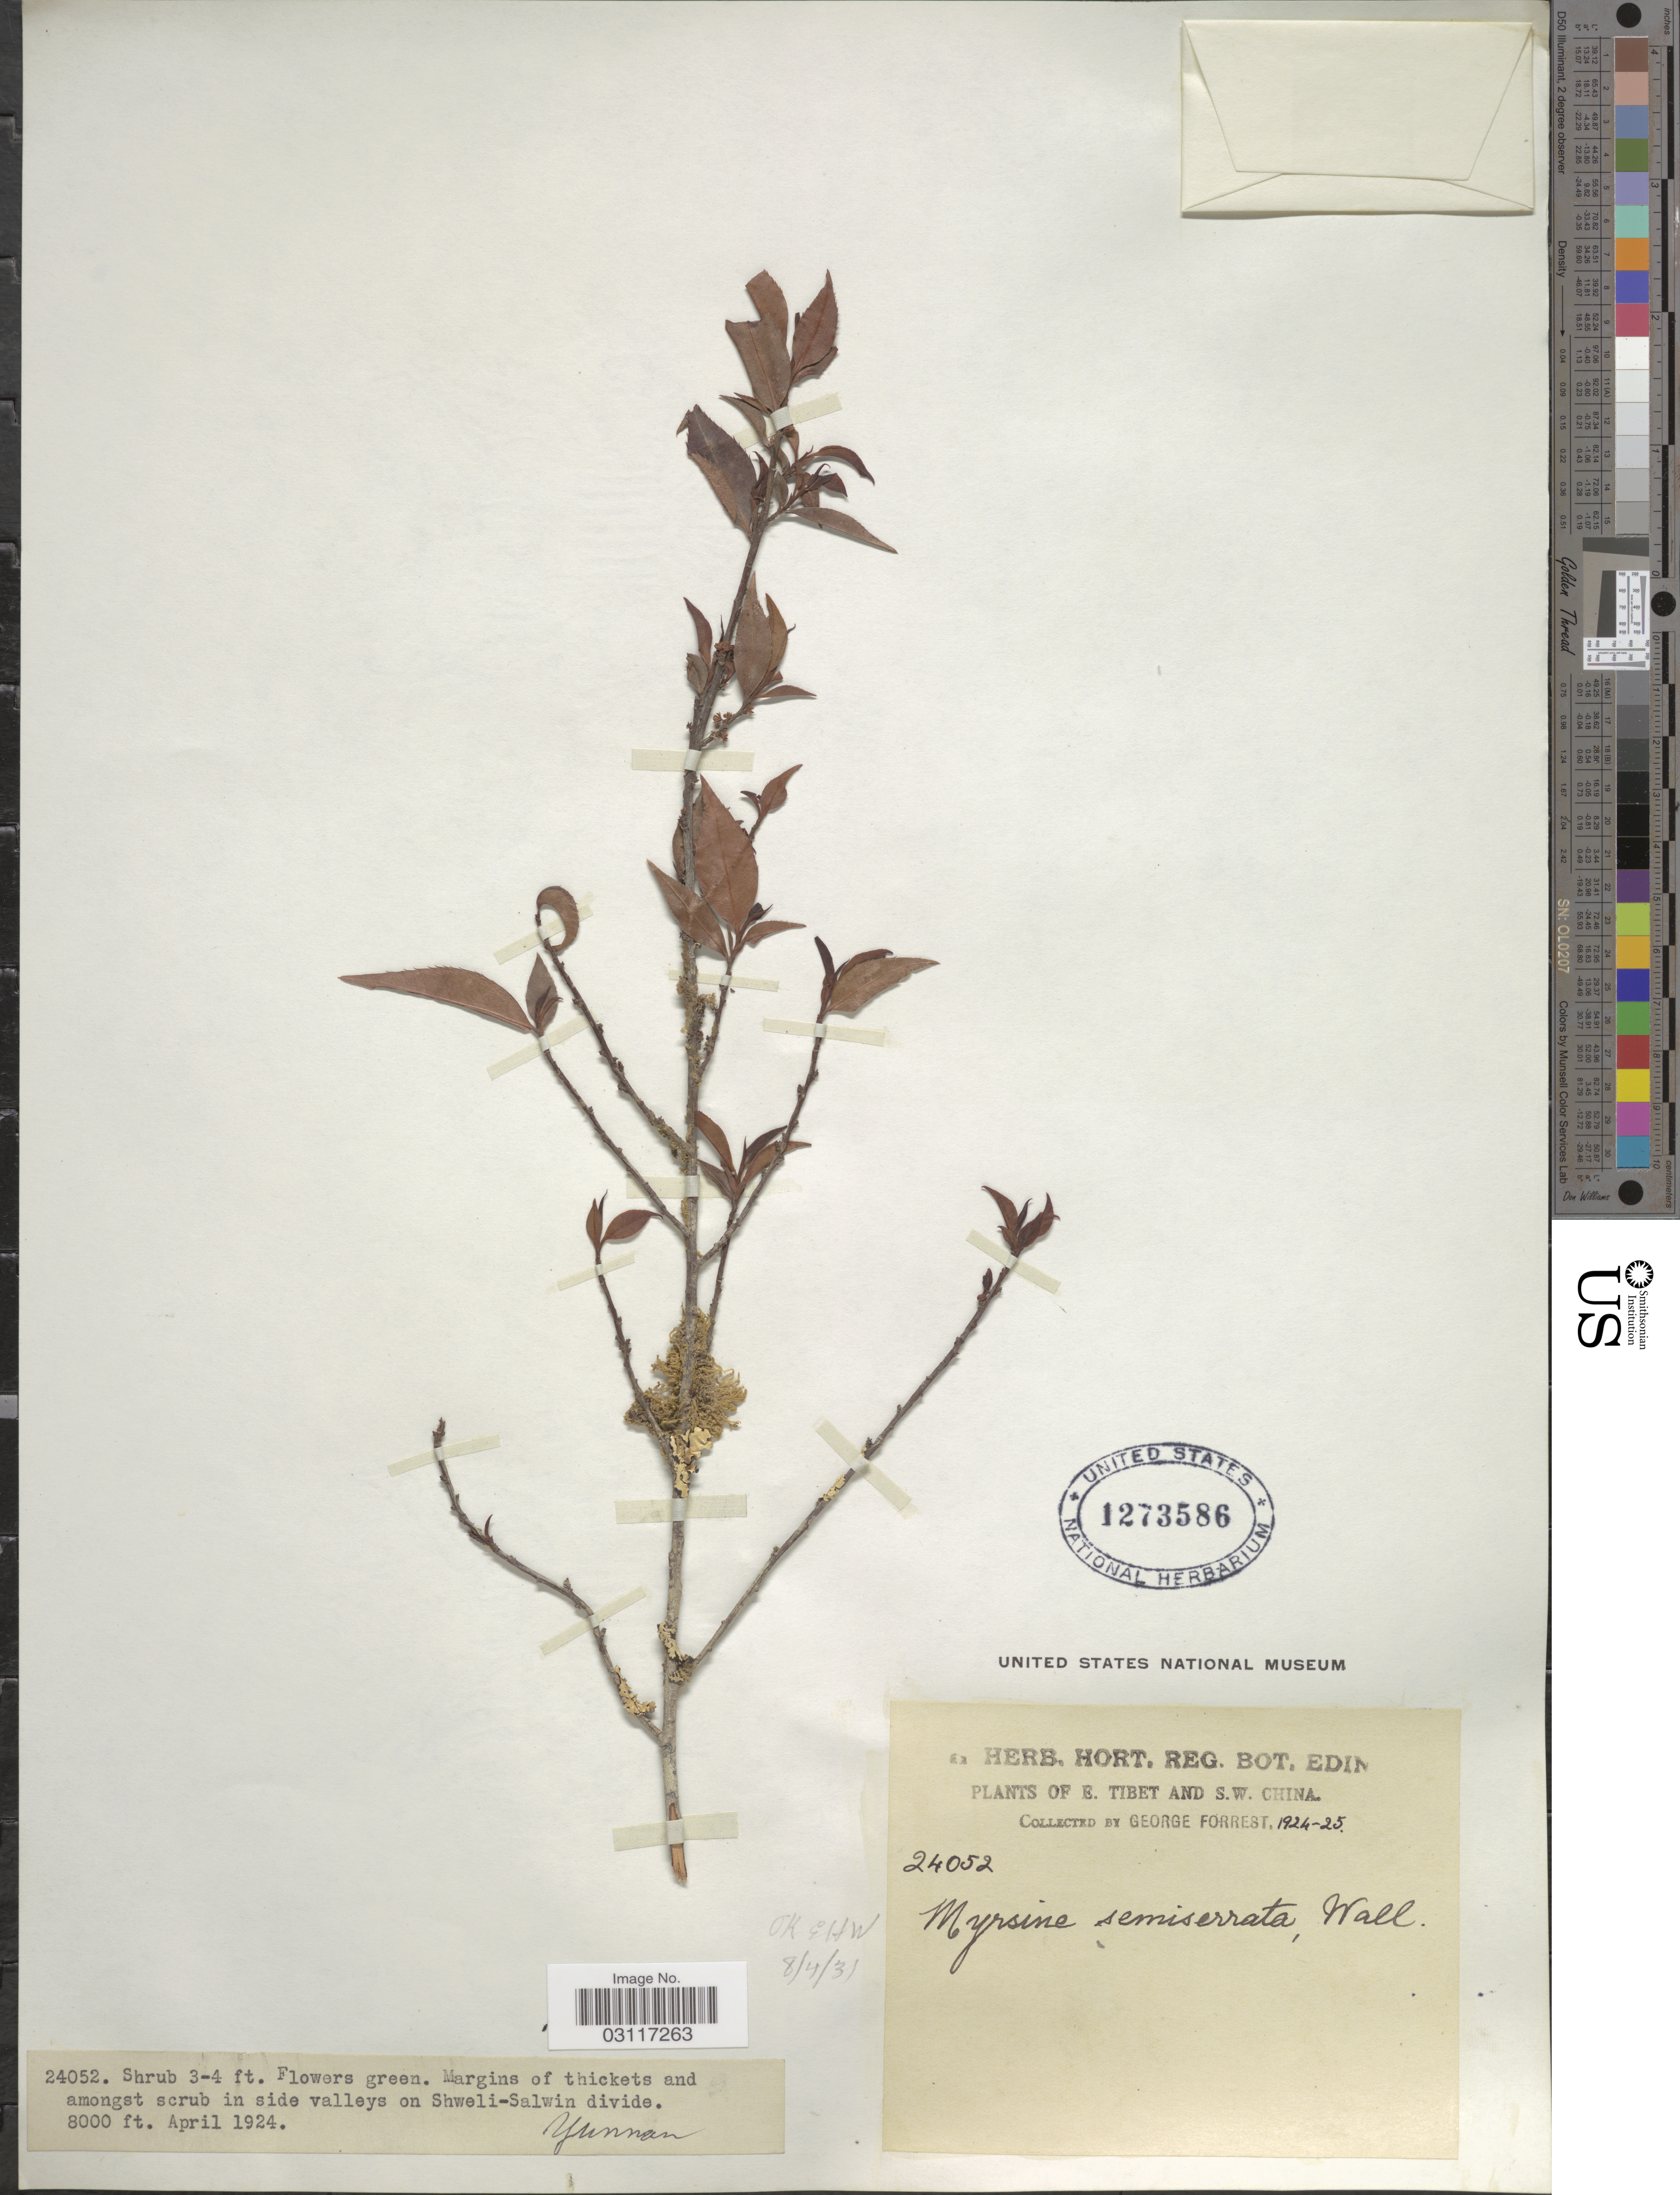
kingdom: Plantae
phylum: Tracheophyta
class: Magnoliopsida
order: Ericales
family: Primulaceae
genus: Myrsine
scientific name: Myrsine semiserrata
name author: Wall.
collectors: G. Forrest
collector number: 24052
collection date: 1924-04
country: China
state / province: Yunnan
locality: E. Tibet and S.W. China, in side valleys on Shweli-Salwin divide.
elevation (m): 2438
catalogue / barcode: US 1273586